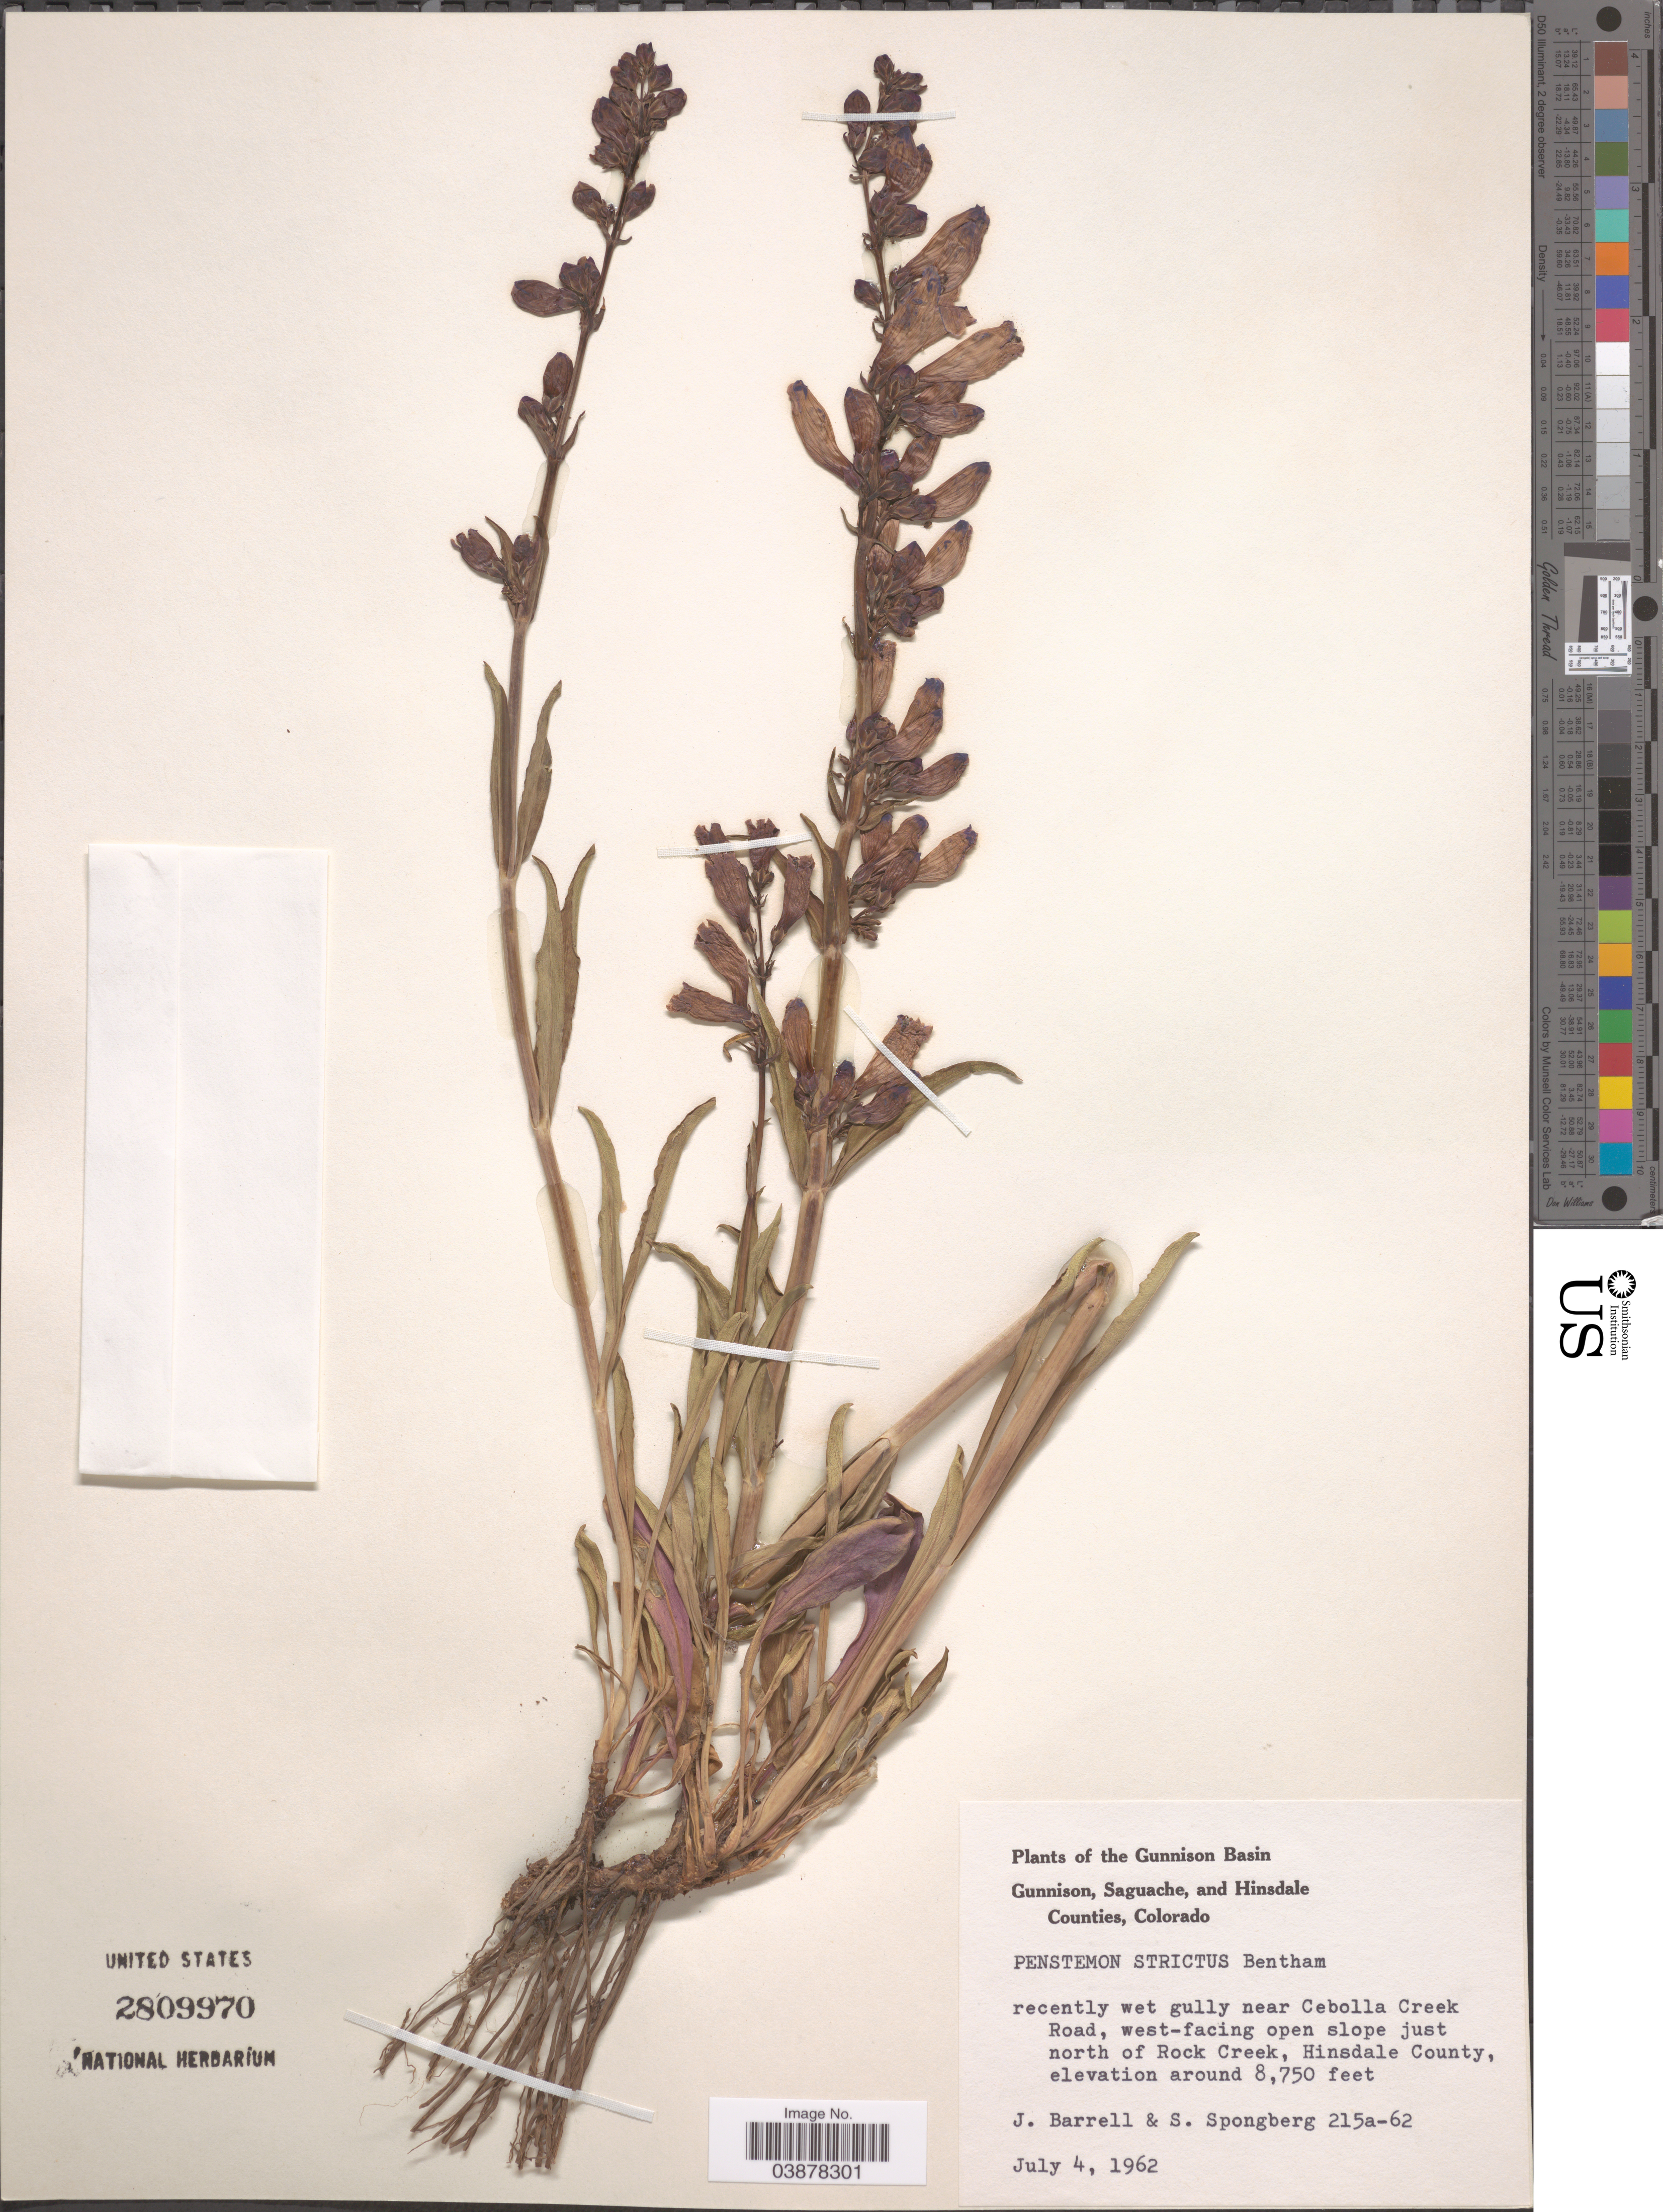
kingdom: Plantae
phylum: Tracheophyta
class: Magnoliopsida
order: Lamiales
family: Plantaginaceae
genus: Penstemon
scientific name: Penstemon strictus subsp. strictus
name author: Benth.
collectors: J. Barrell & S. A.Spongberg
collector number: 215a-62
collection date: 1962-07-04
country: United States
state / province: Colorado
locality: The Gunnison Basin. Near Cebolla Creek Road, west-facing open slope just north of Rock Creek, Hinsdale County.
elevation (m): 2667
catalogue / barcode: US 2809970